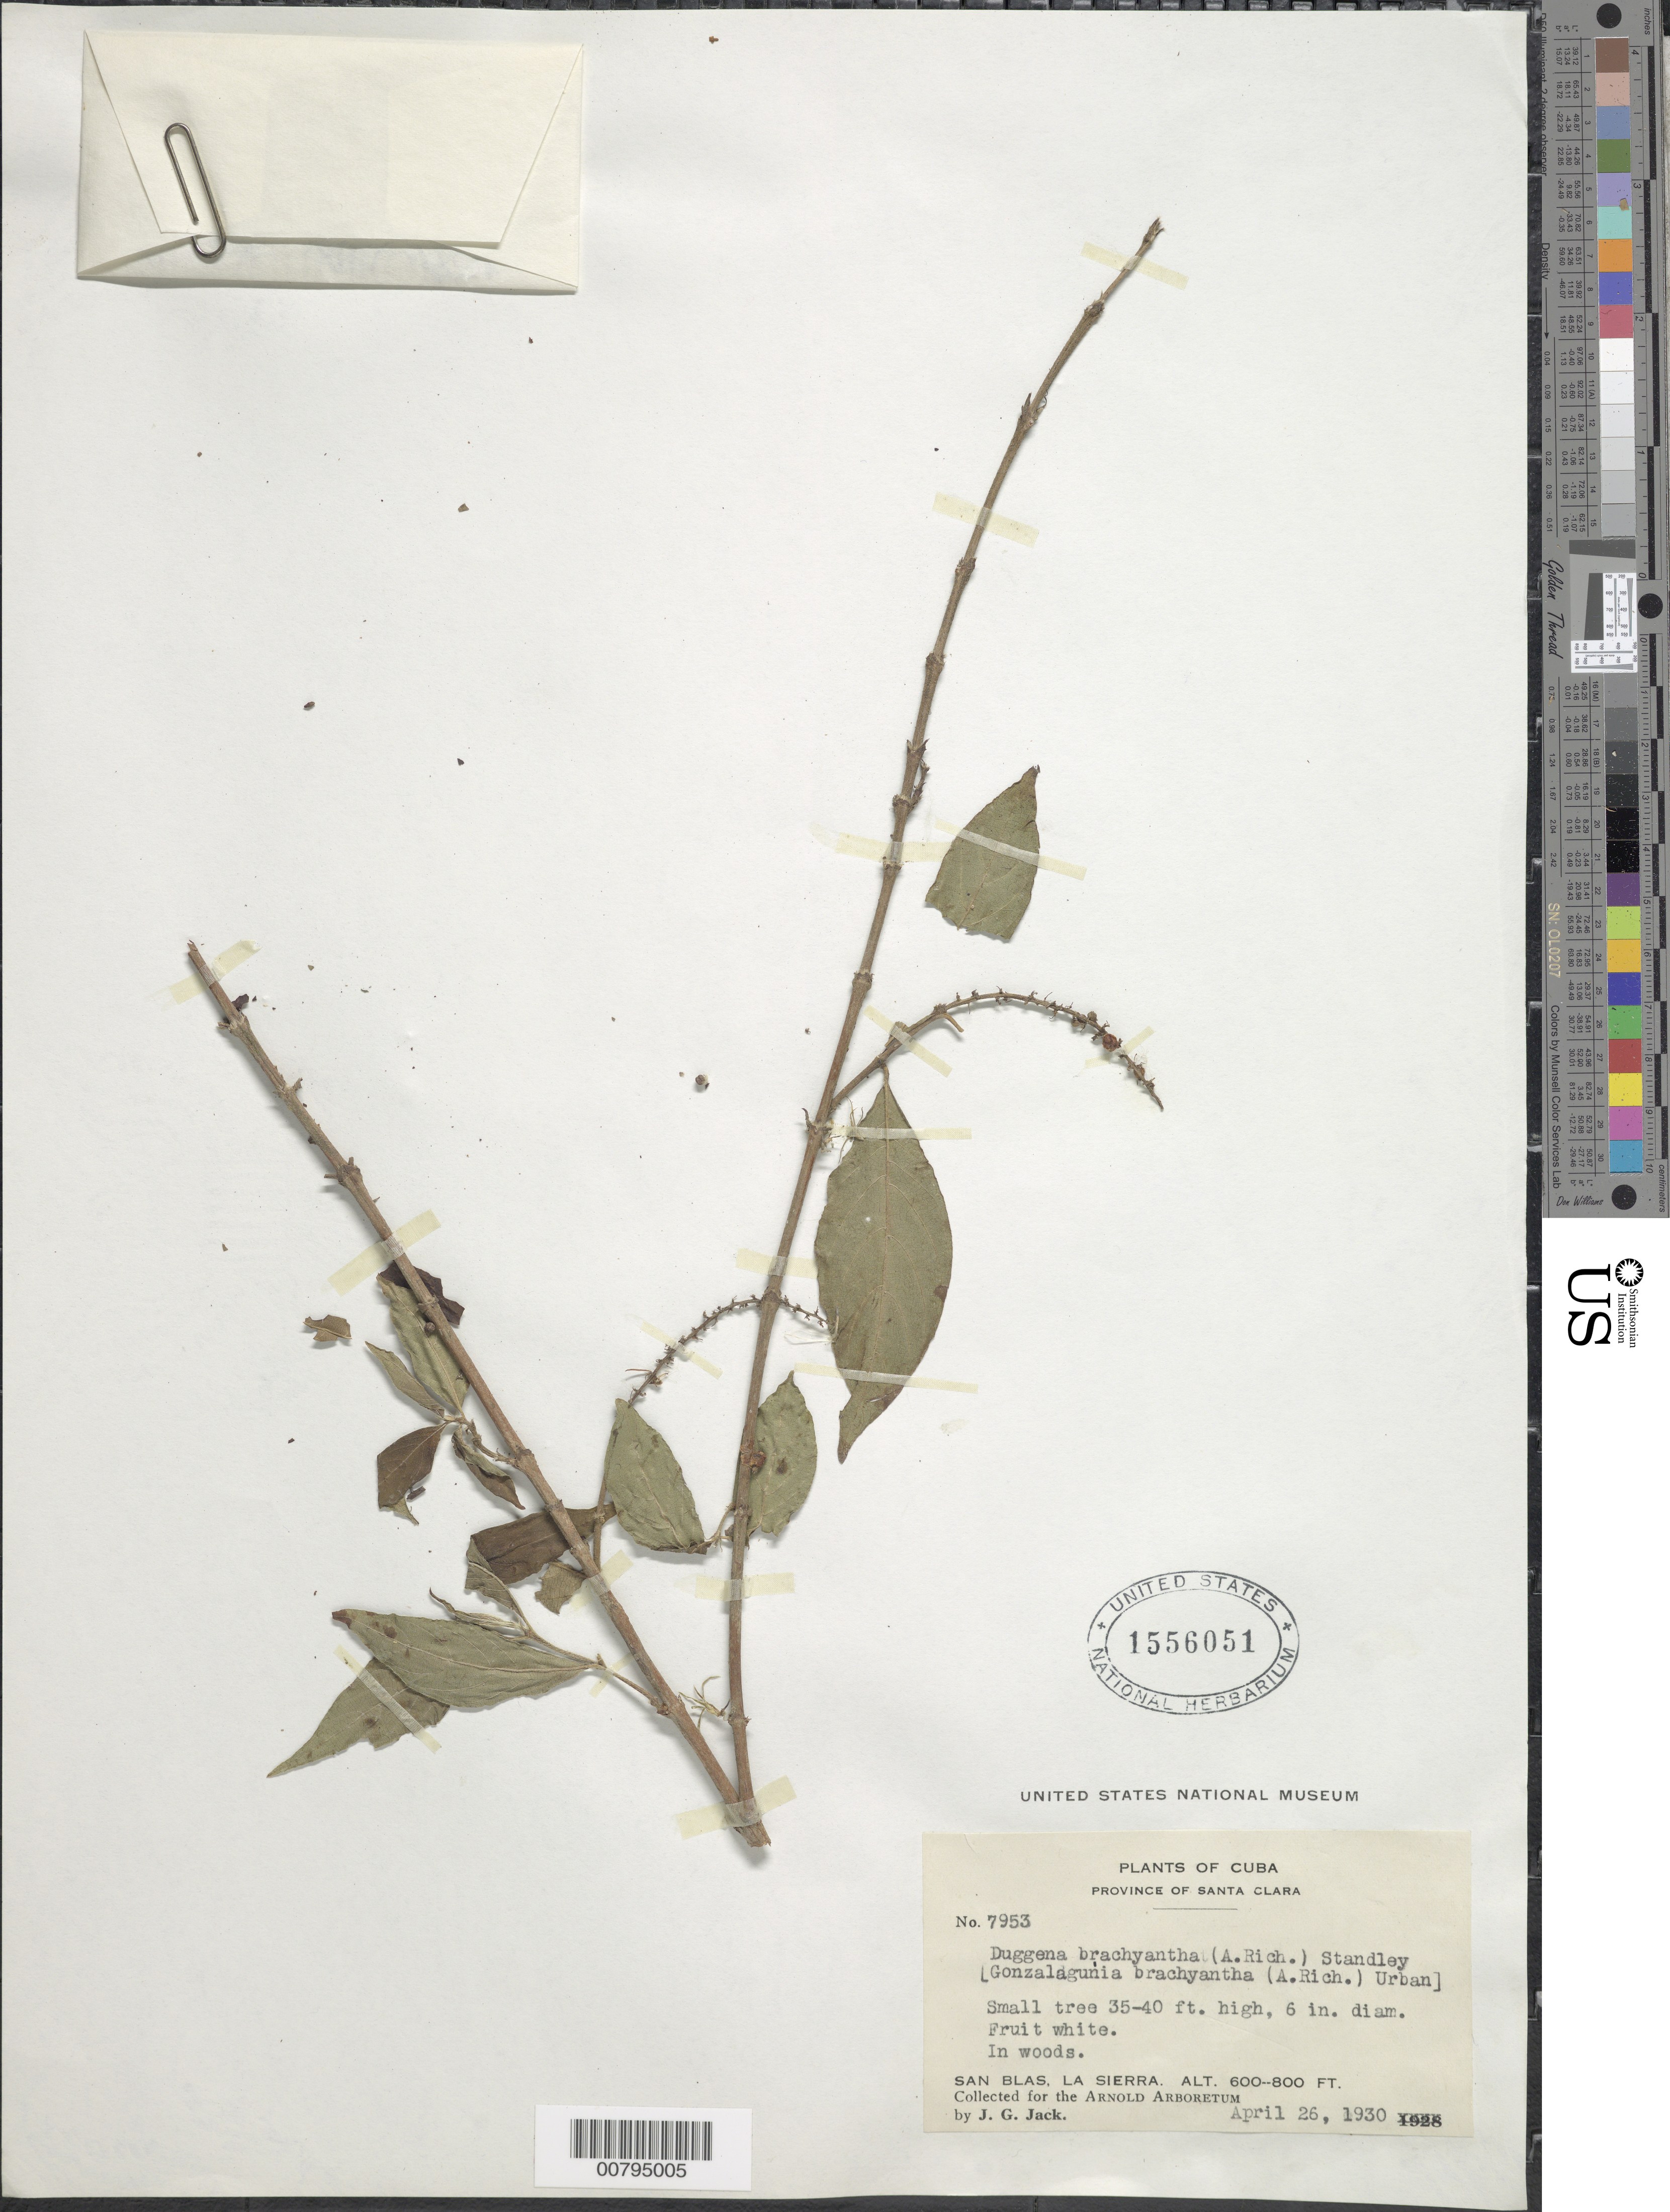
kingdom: Plantae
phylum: Tracheophyta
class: Magnoliopsida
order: Gentianales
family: Rubiaceae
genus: Gonzalagunia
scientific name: Gonzalagunia brachyantha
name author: (A. Rich.) Urb.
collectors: J. G. Jack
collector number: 7953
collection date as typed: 26 Apr 1930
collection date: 1930-04-26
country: Cuba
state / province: Las Villas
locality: San Blas, La Sierra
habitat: In woods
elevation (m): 183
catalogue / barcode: US 1556051